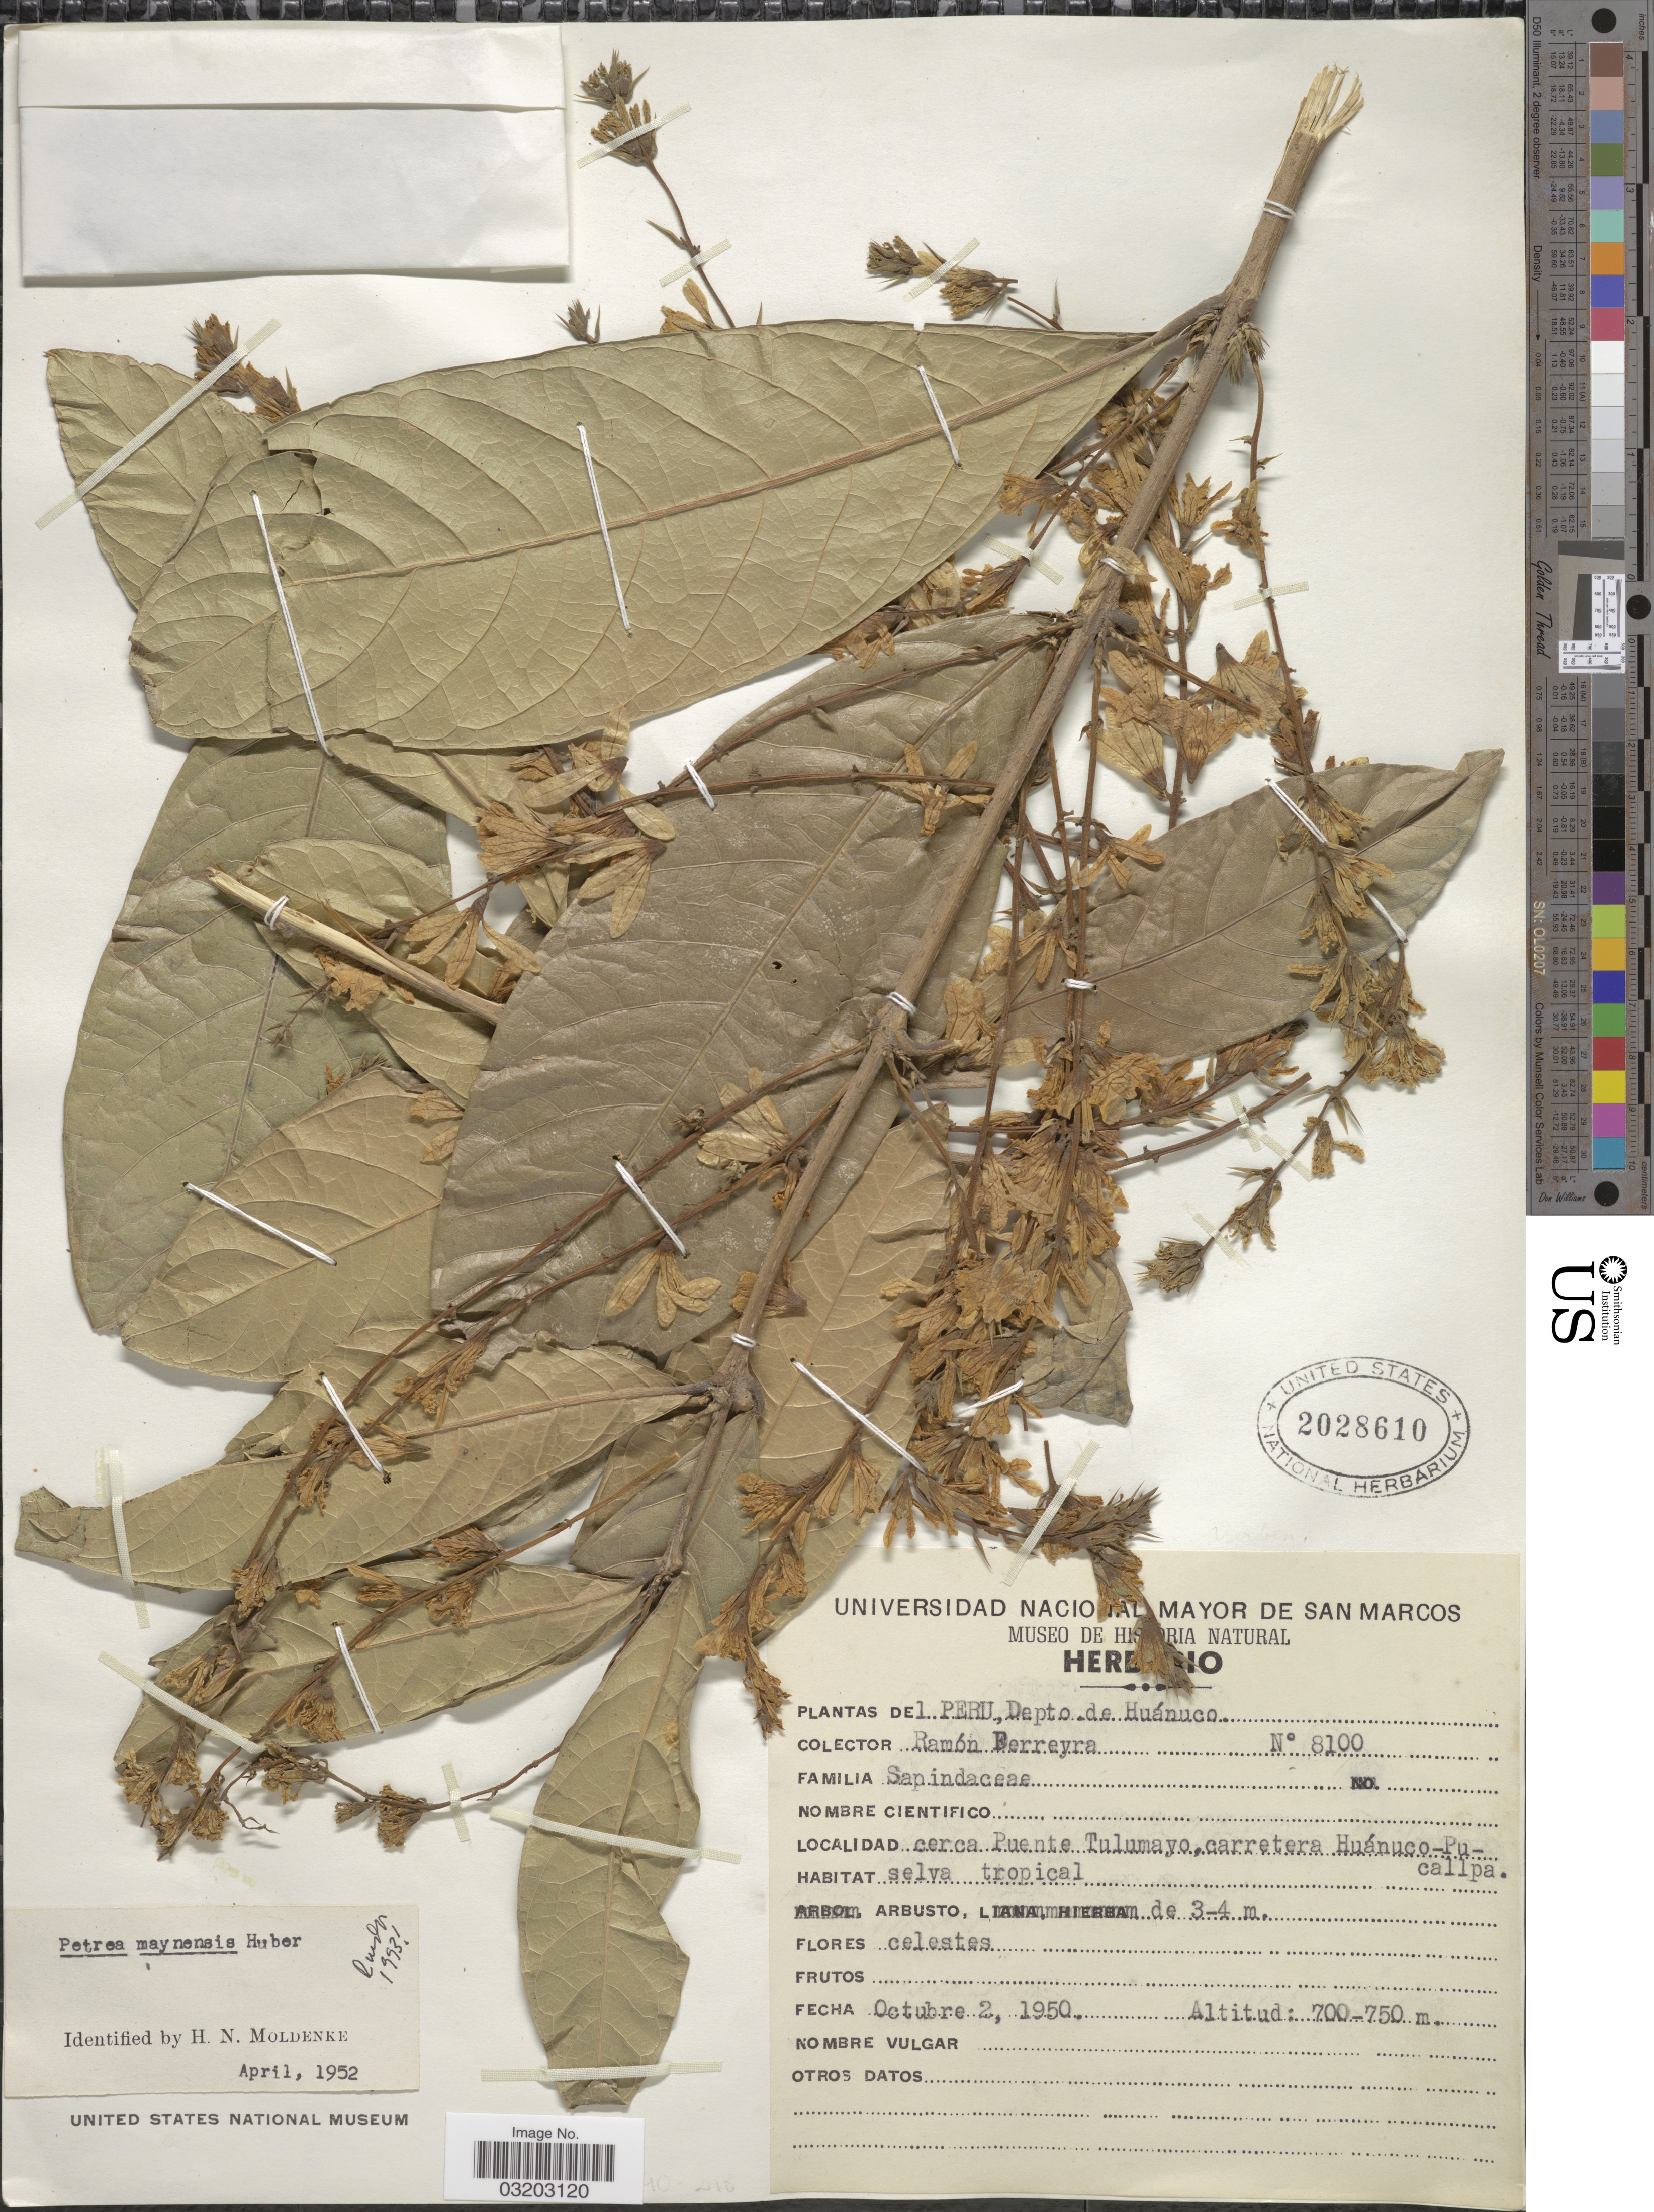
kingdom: Plantae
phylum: Tracheophyta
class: Magnoliopsida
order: Lamiales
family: Verbenaceae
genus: Petrea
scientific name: Petrea maynensis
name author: Huber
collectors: R. A. Ferreyra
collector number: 8100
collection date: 1950-10-02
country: Peru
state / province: Huánuco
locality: Depto. de Huánuco. Cerca Puente Tulumayo, carretera Huánuco-Pucallpa.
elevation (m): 700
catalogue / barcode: US 2028610